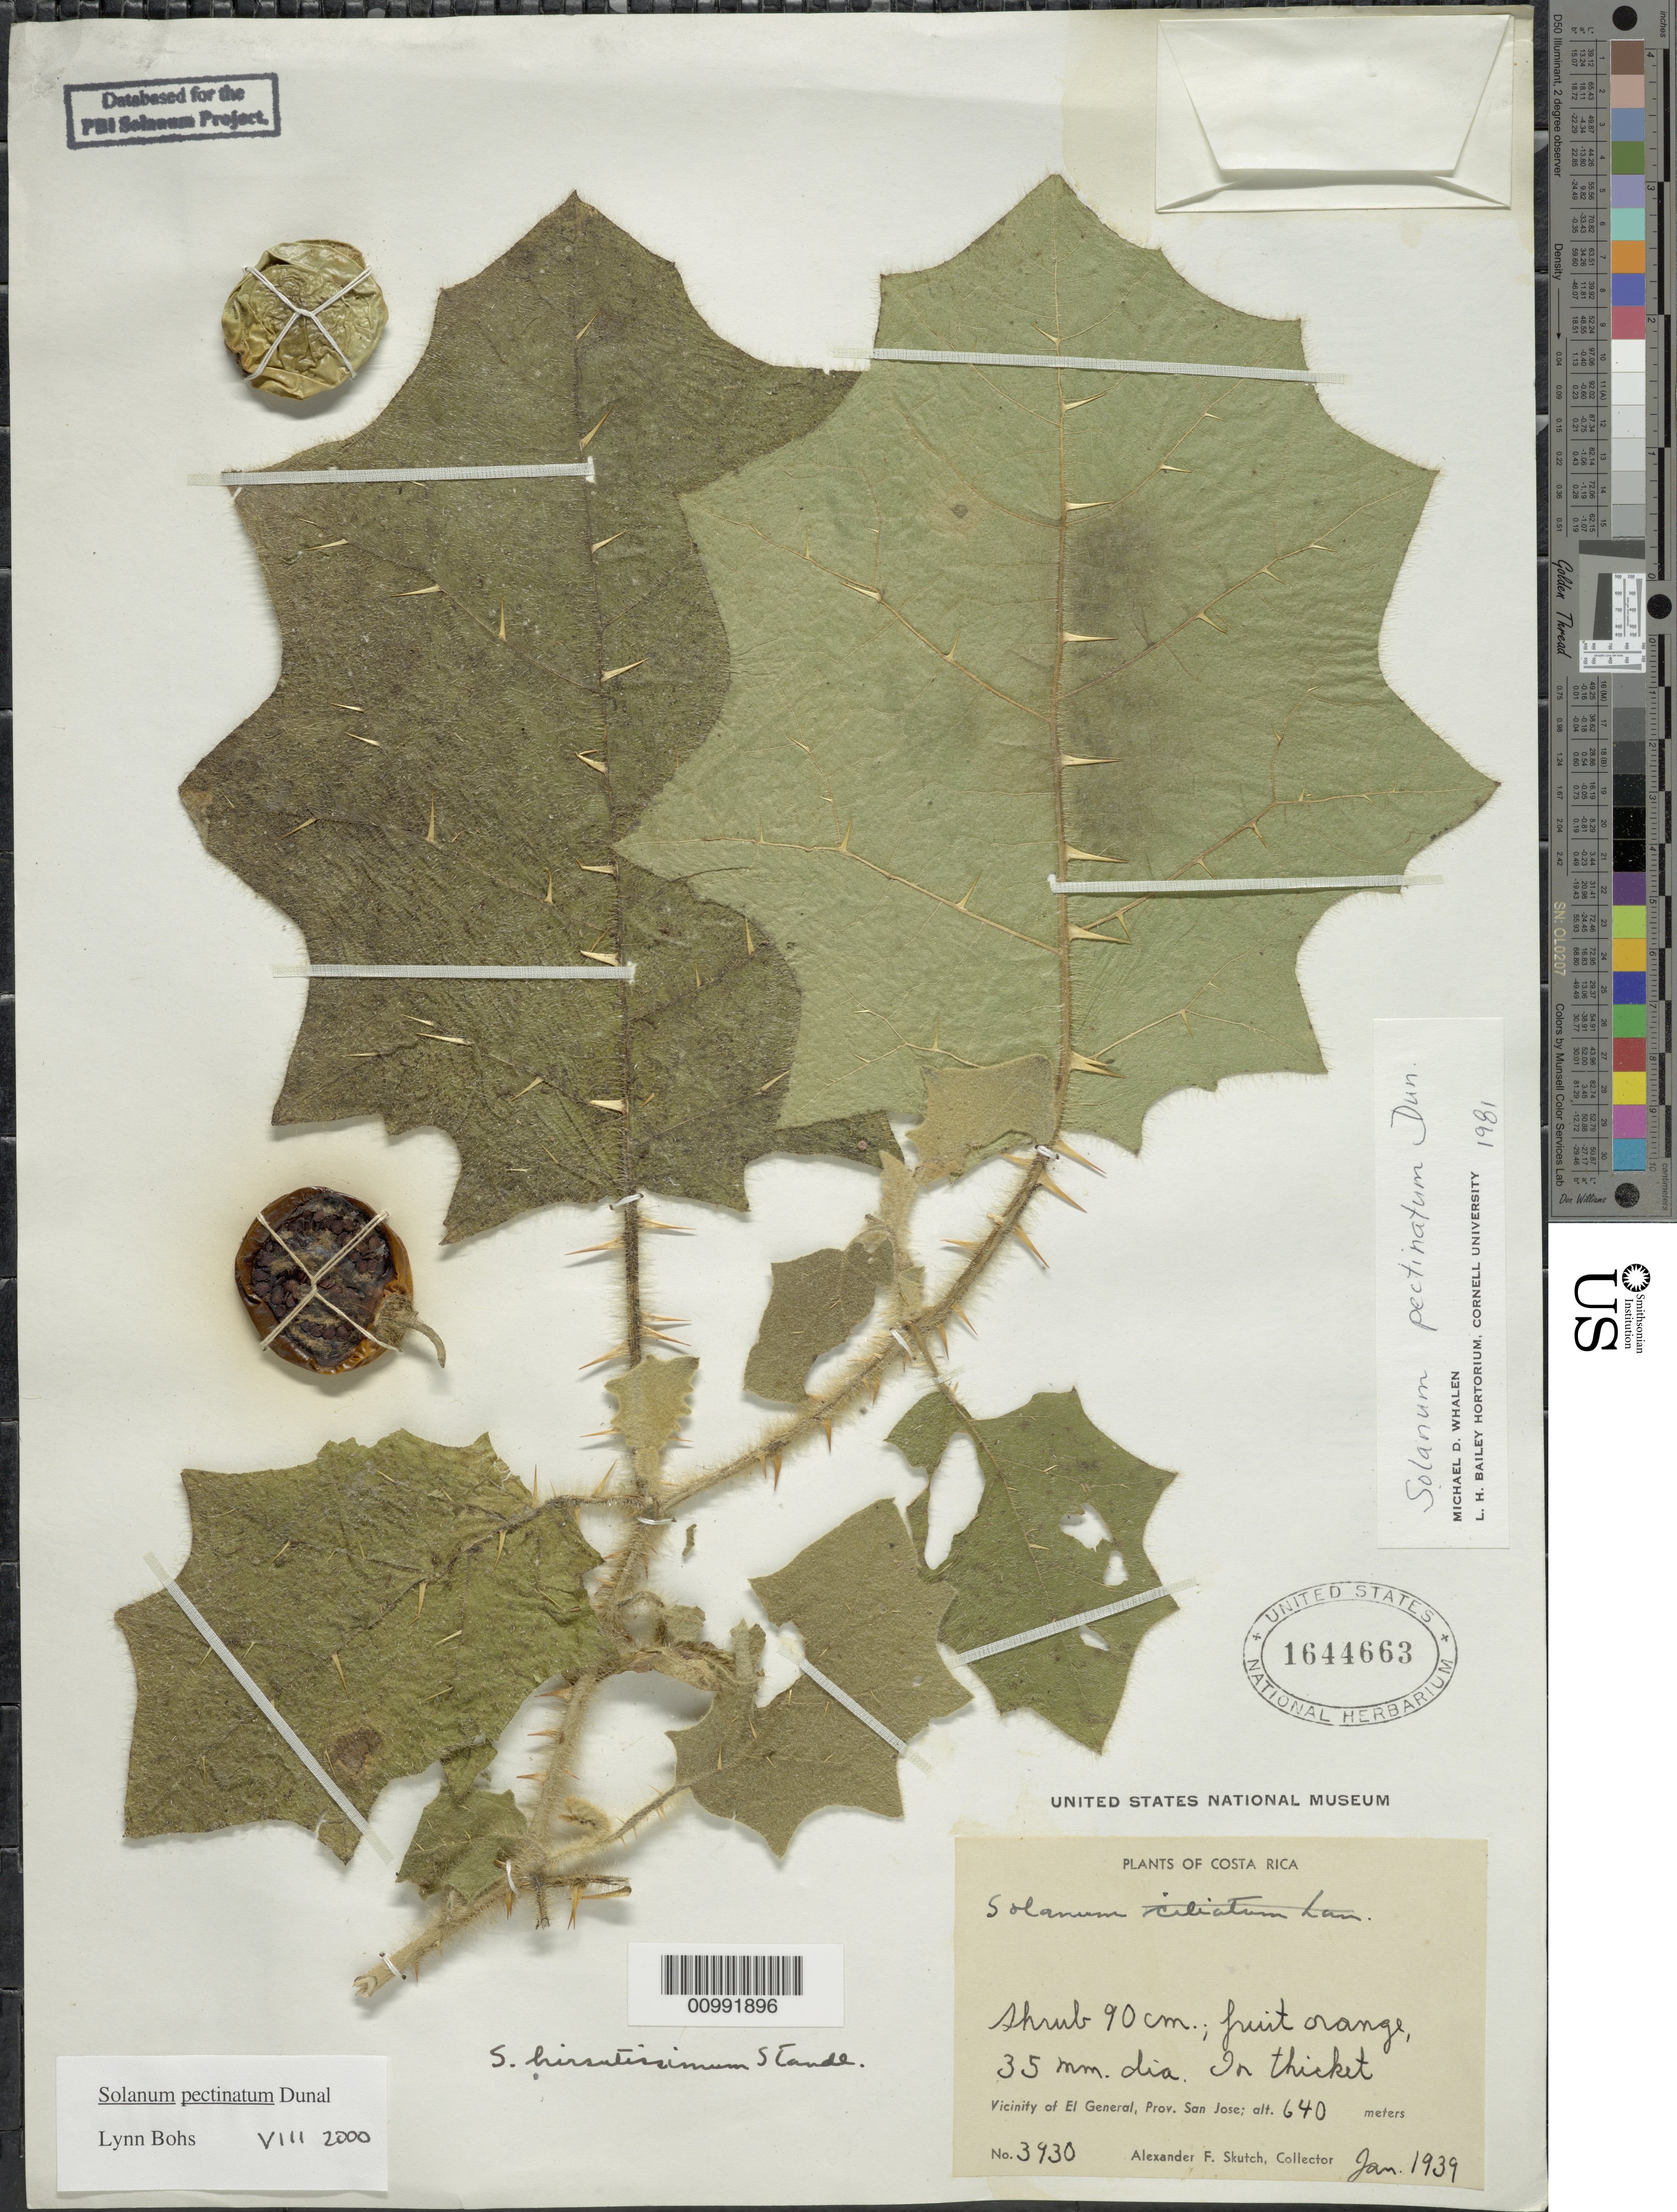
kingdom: Plantae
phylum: Tracheophyta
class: Magnoliopsida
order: Solanales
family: Solanaceae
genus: Solanum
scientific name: Solanum pectinatum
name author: Dunal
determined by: Bohs, L. A.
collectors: A. F. Skutch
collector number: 3930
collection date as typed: Jan 1939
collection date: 1939-01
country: Costa Rica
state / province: San José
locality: vicinity of El General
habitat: in thicket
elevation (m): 640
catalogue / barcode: US 1644663